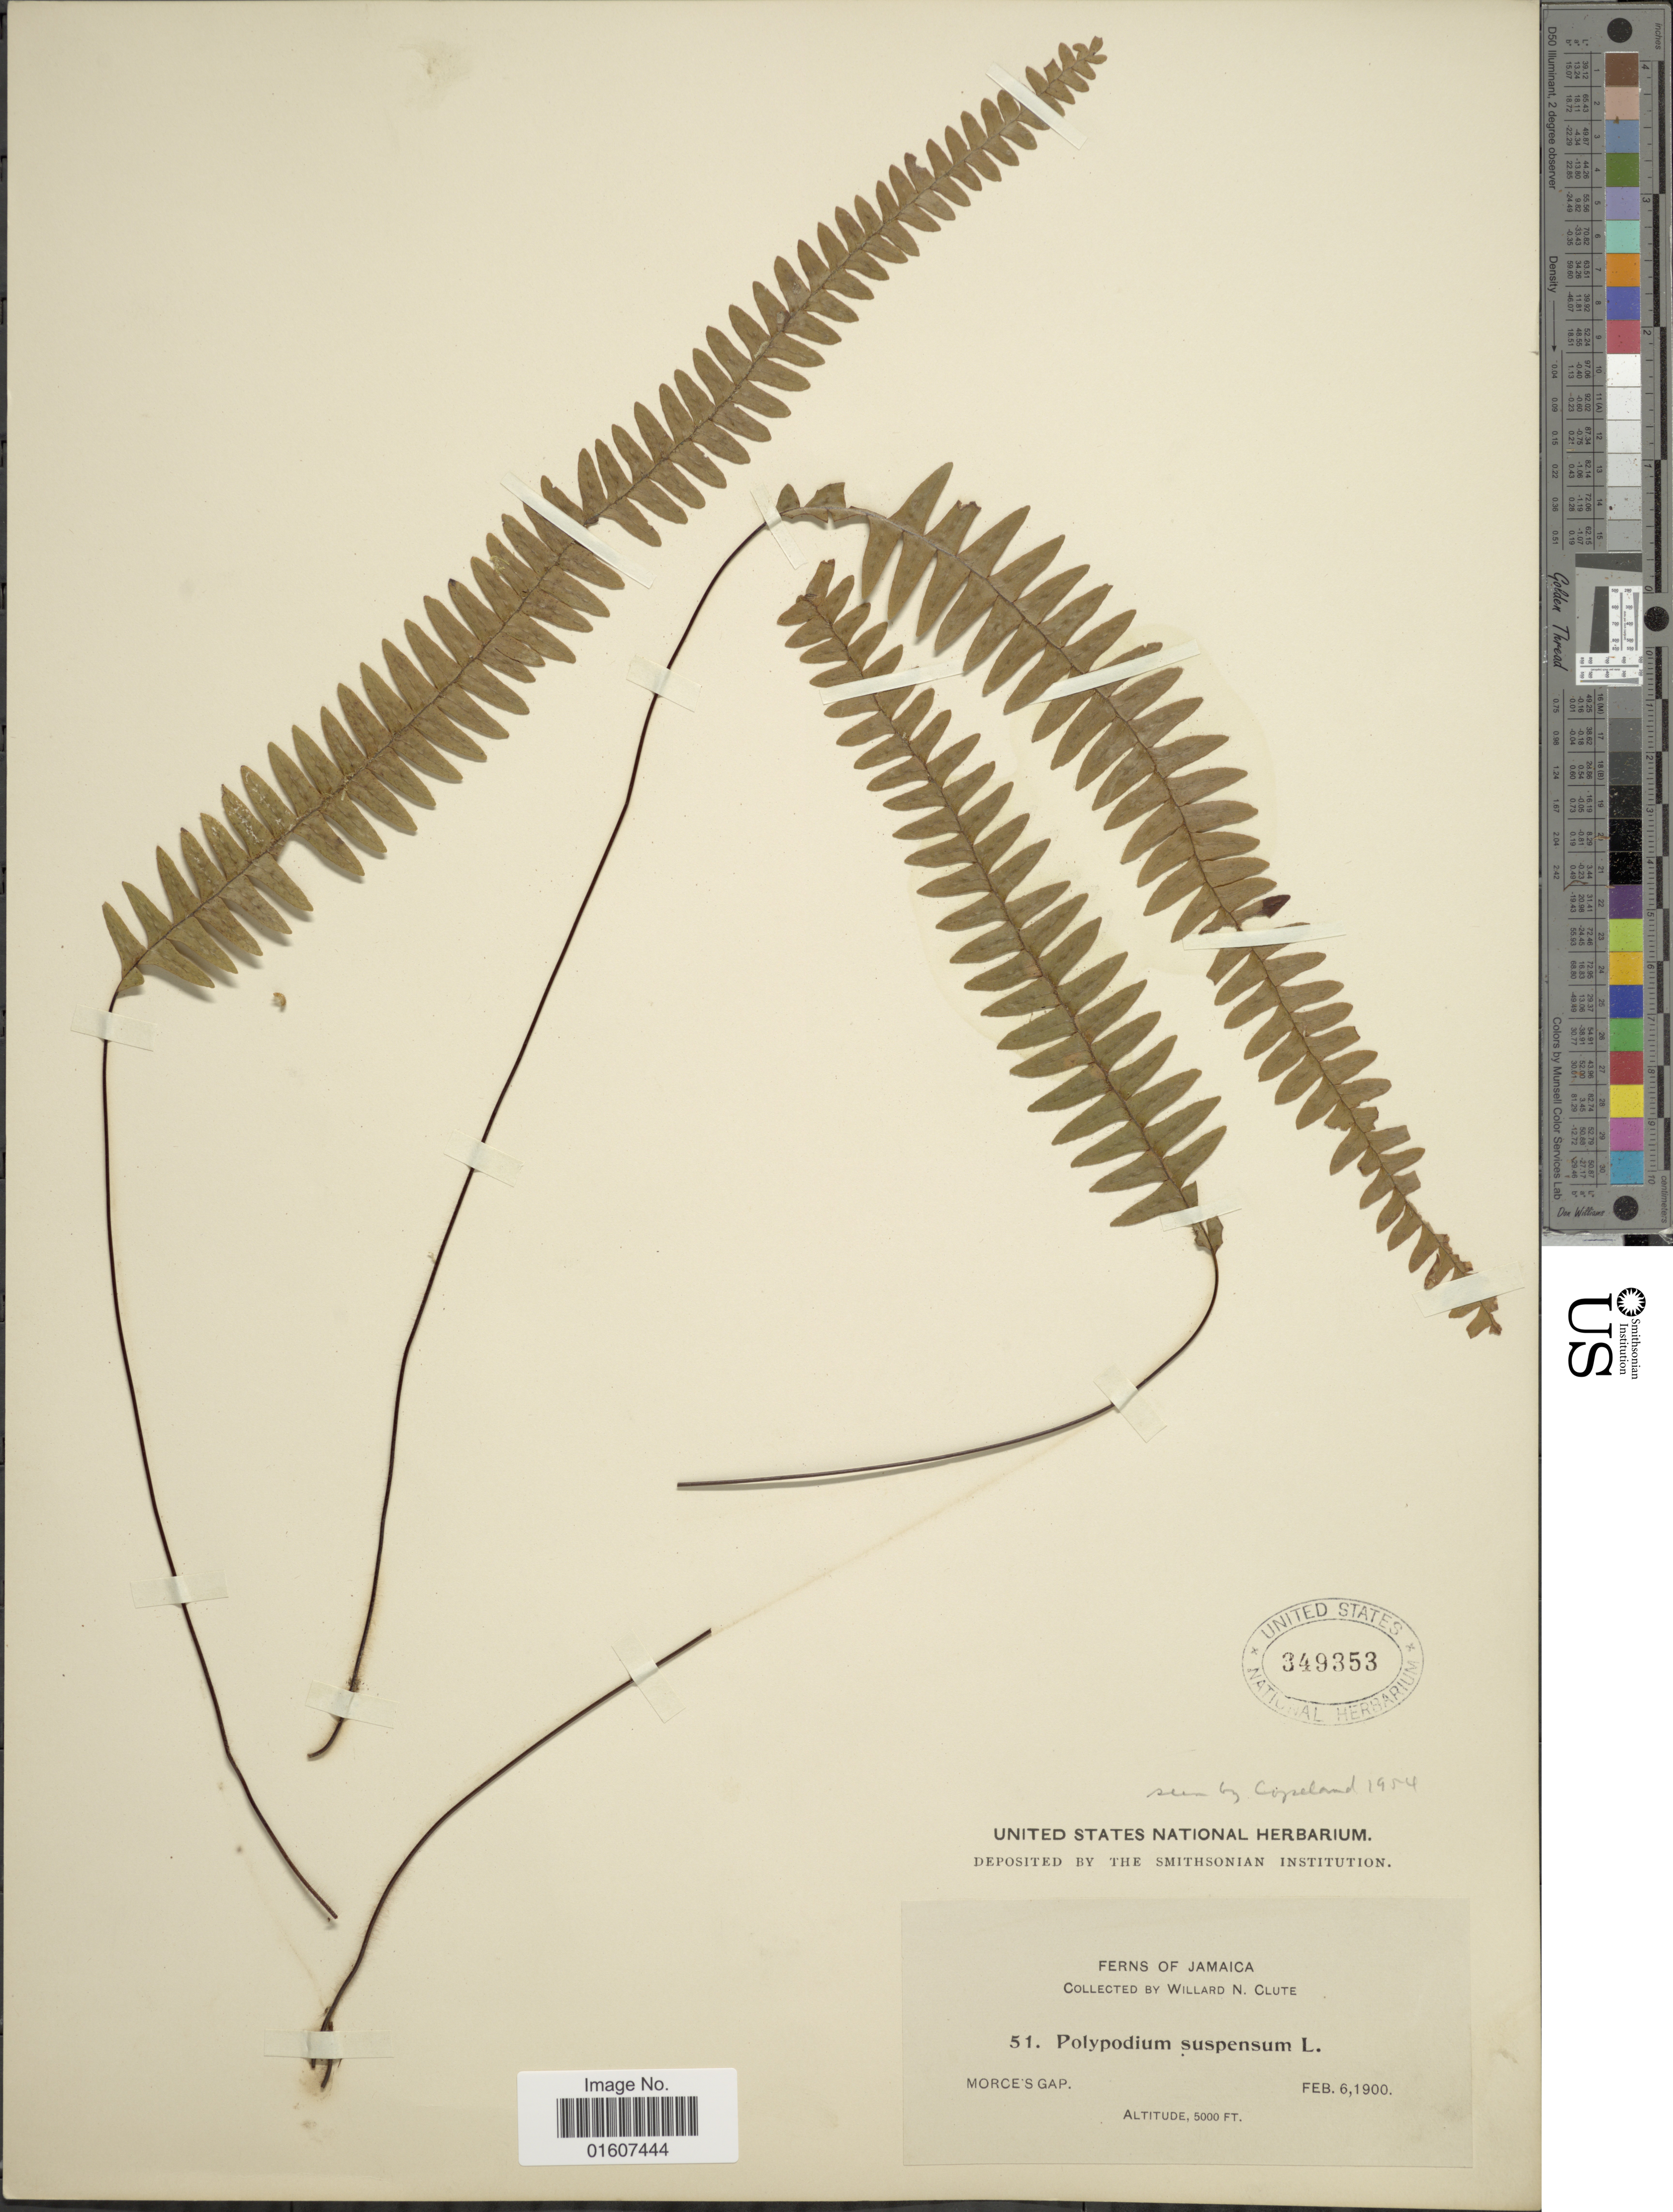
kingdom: Plantae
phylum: Tracheophyta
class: Polypodiopsida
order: Polypodiales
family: Polypodiaceae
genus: Terpsichore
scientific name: Terpsichore asplenifolia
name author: (L.) A.R. Sm.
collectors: W. N. Clute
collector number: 51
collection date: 1900-02-06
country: Jamaica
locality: Morce's Gap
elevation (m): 1524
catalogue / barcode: US 349353